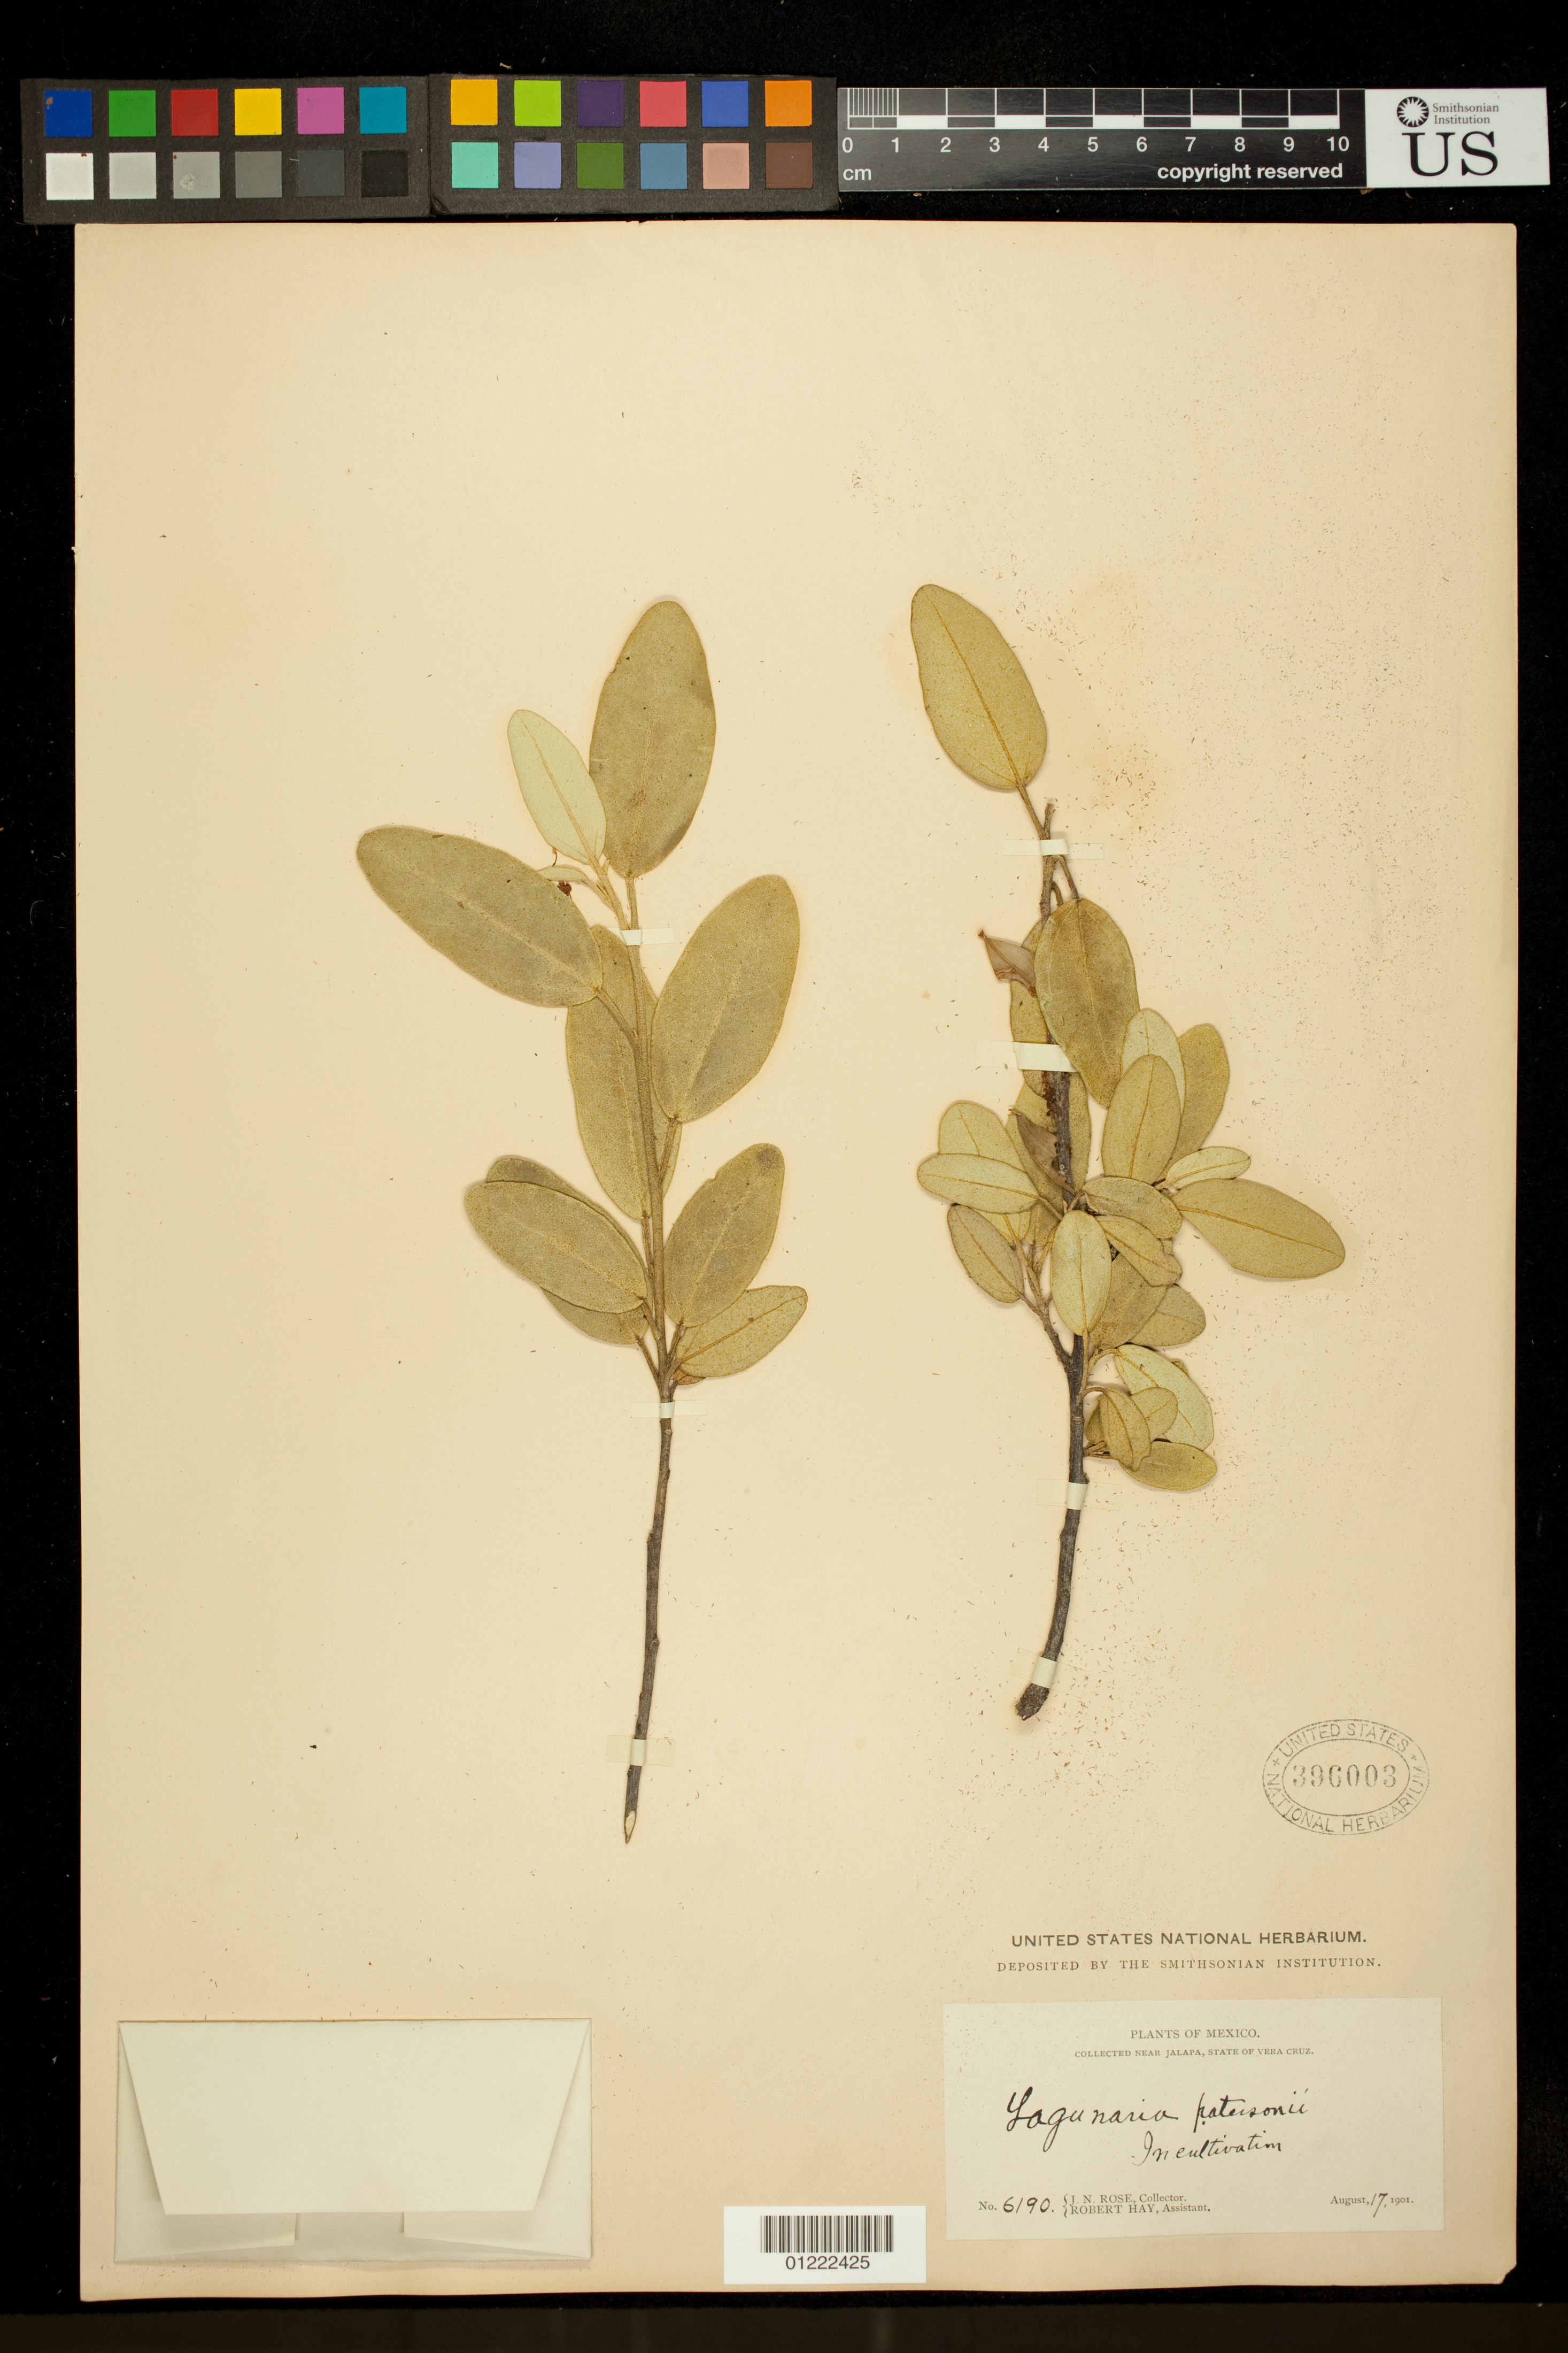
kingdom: Plantae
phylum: Tracheophyta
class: Magnoliopsida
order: Malvales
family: Malvaceae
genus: Lagunaria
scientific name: Lagunaria patersonia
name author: (Andrews) G. Don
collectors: J. N. Rose & R. Hay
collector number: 6190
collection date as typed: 8/17/1901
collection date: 1901-08-17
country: Mexico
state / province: Veracruz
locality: Near Jalapa, State of Vera Cruz. In cultivation.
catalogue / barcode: US 396003